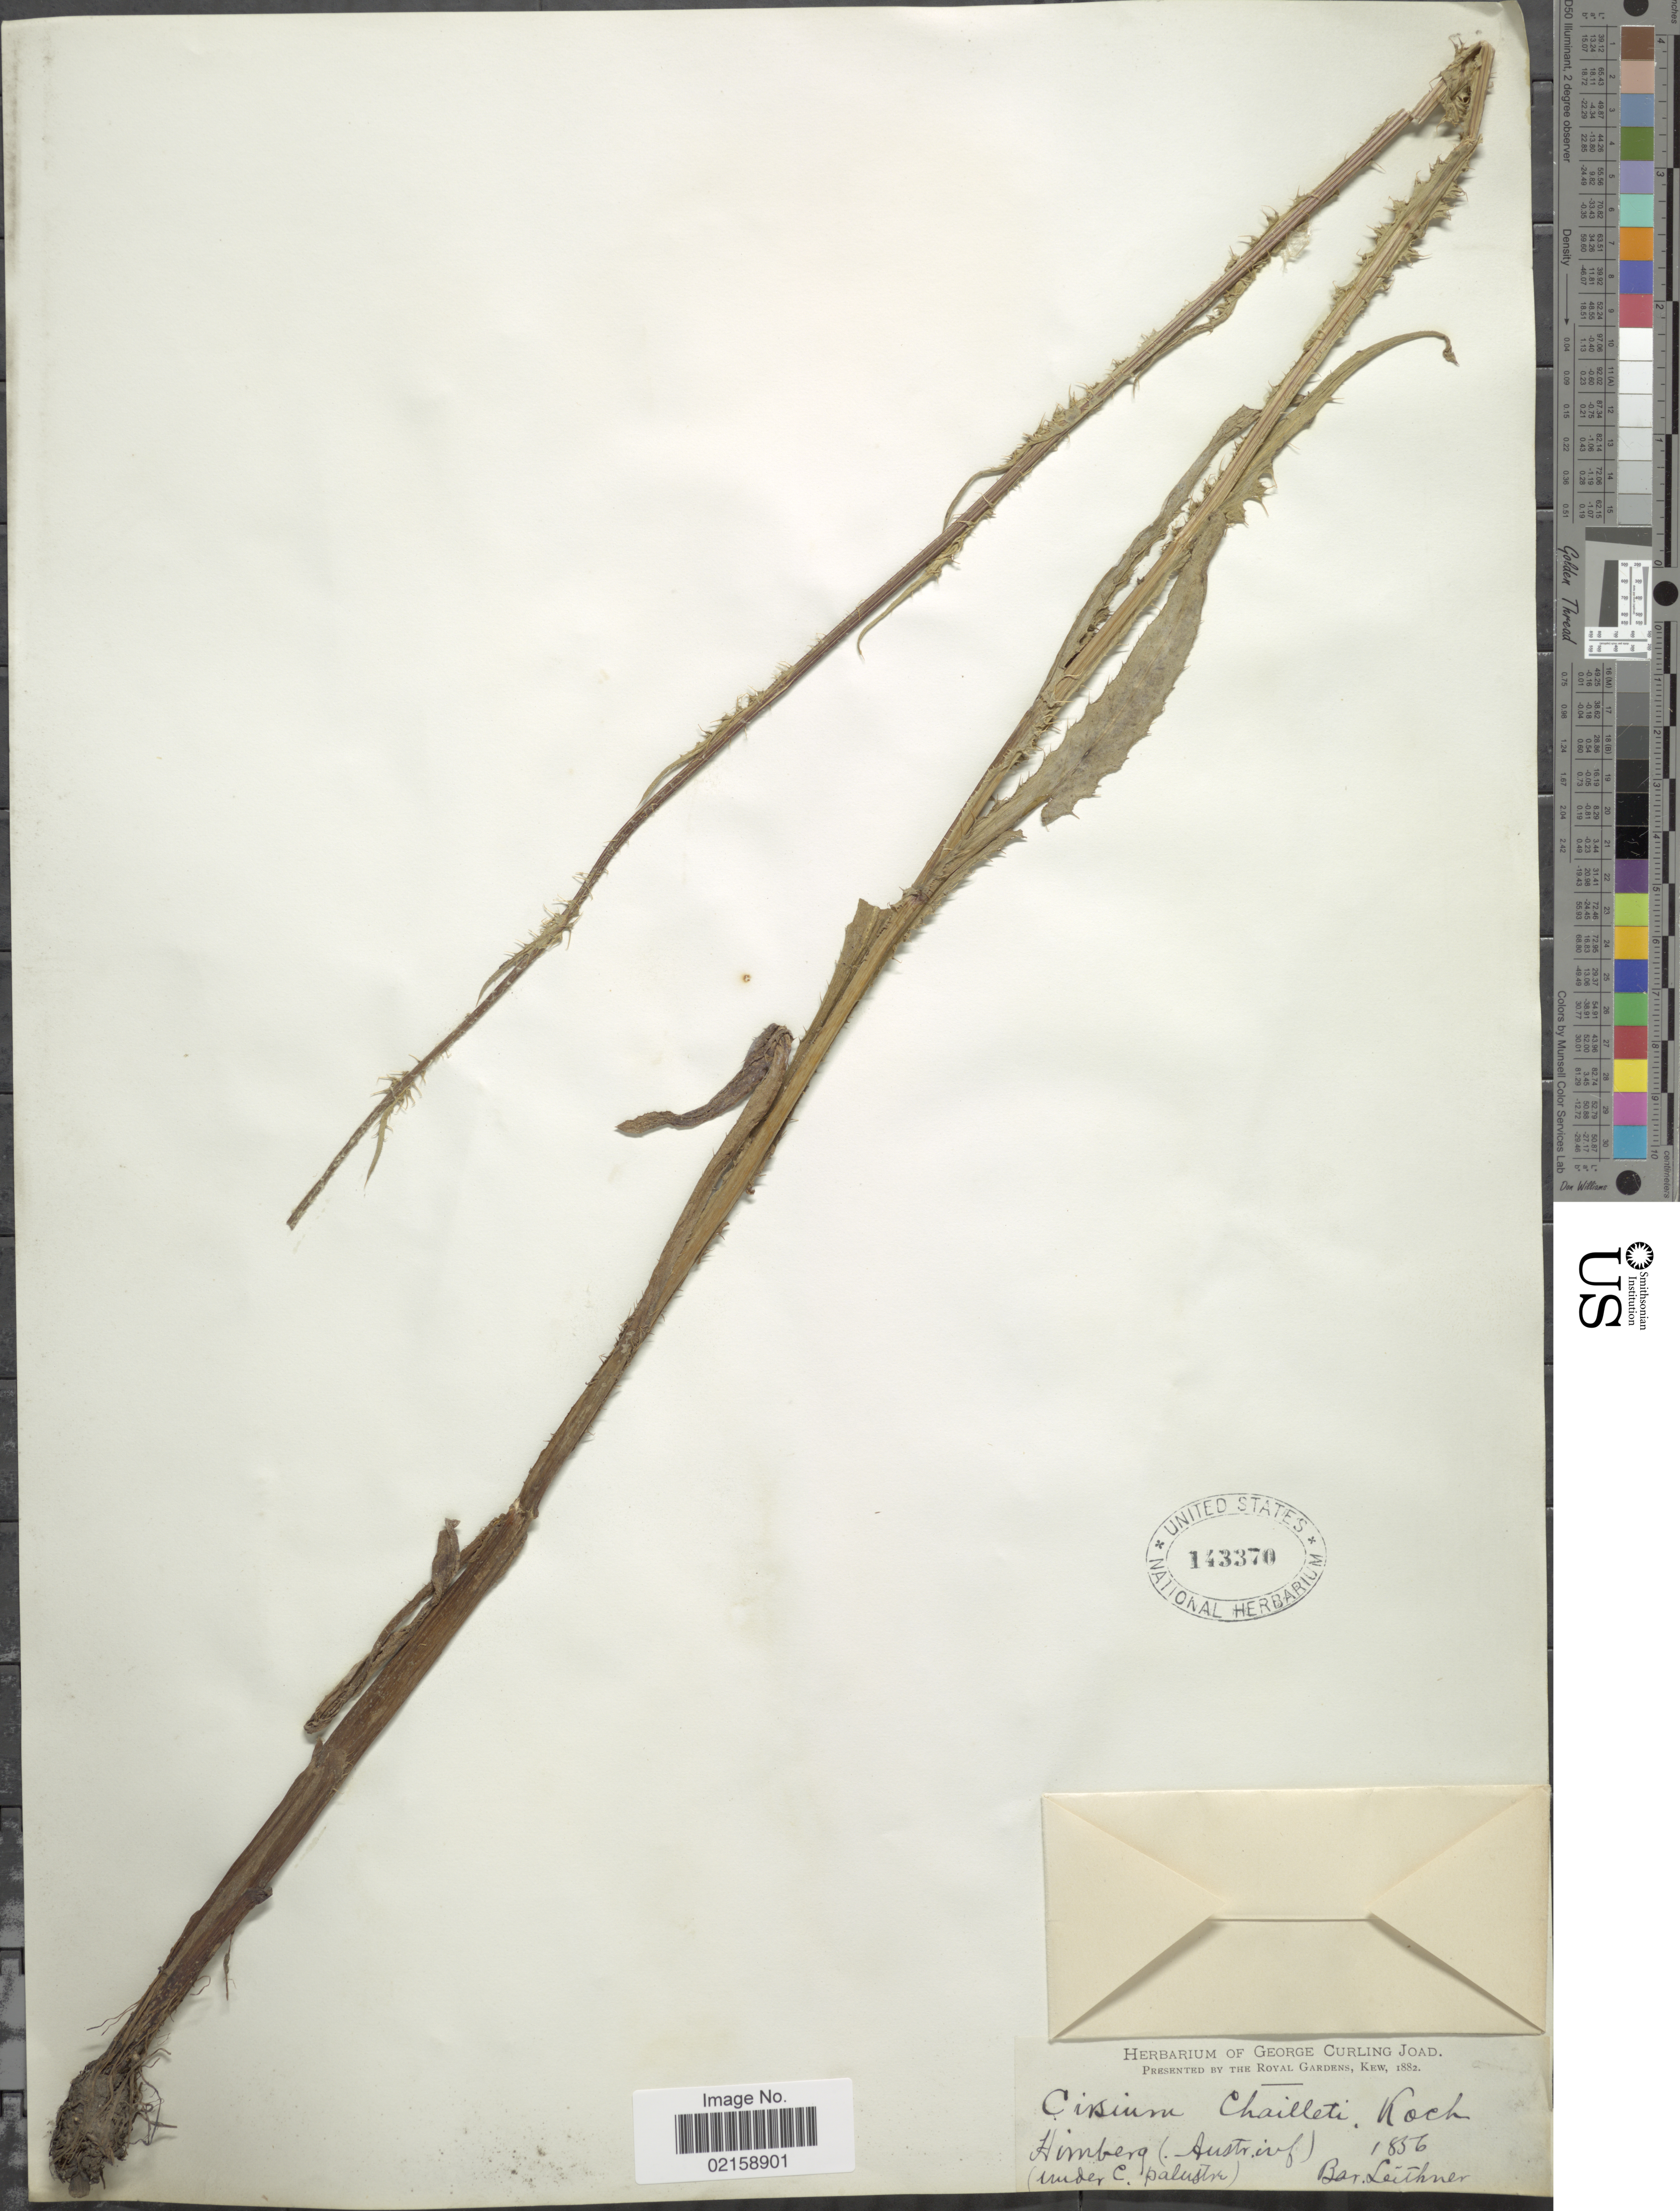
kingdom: Plantae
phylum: Tracheophyta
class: Magnoliopsida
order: Asterales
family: Asteraceae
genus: Cirsium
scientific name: Cirsium chailleti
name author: W.D.J. Koch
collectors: B. Leithner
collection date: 1856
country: Austria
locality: Himberg (Austr. inf).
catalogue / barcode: US 143370